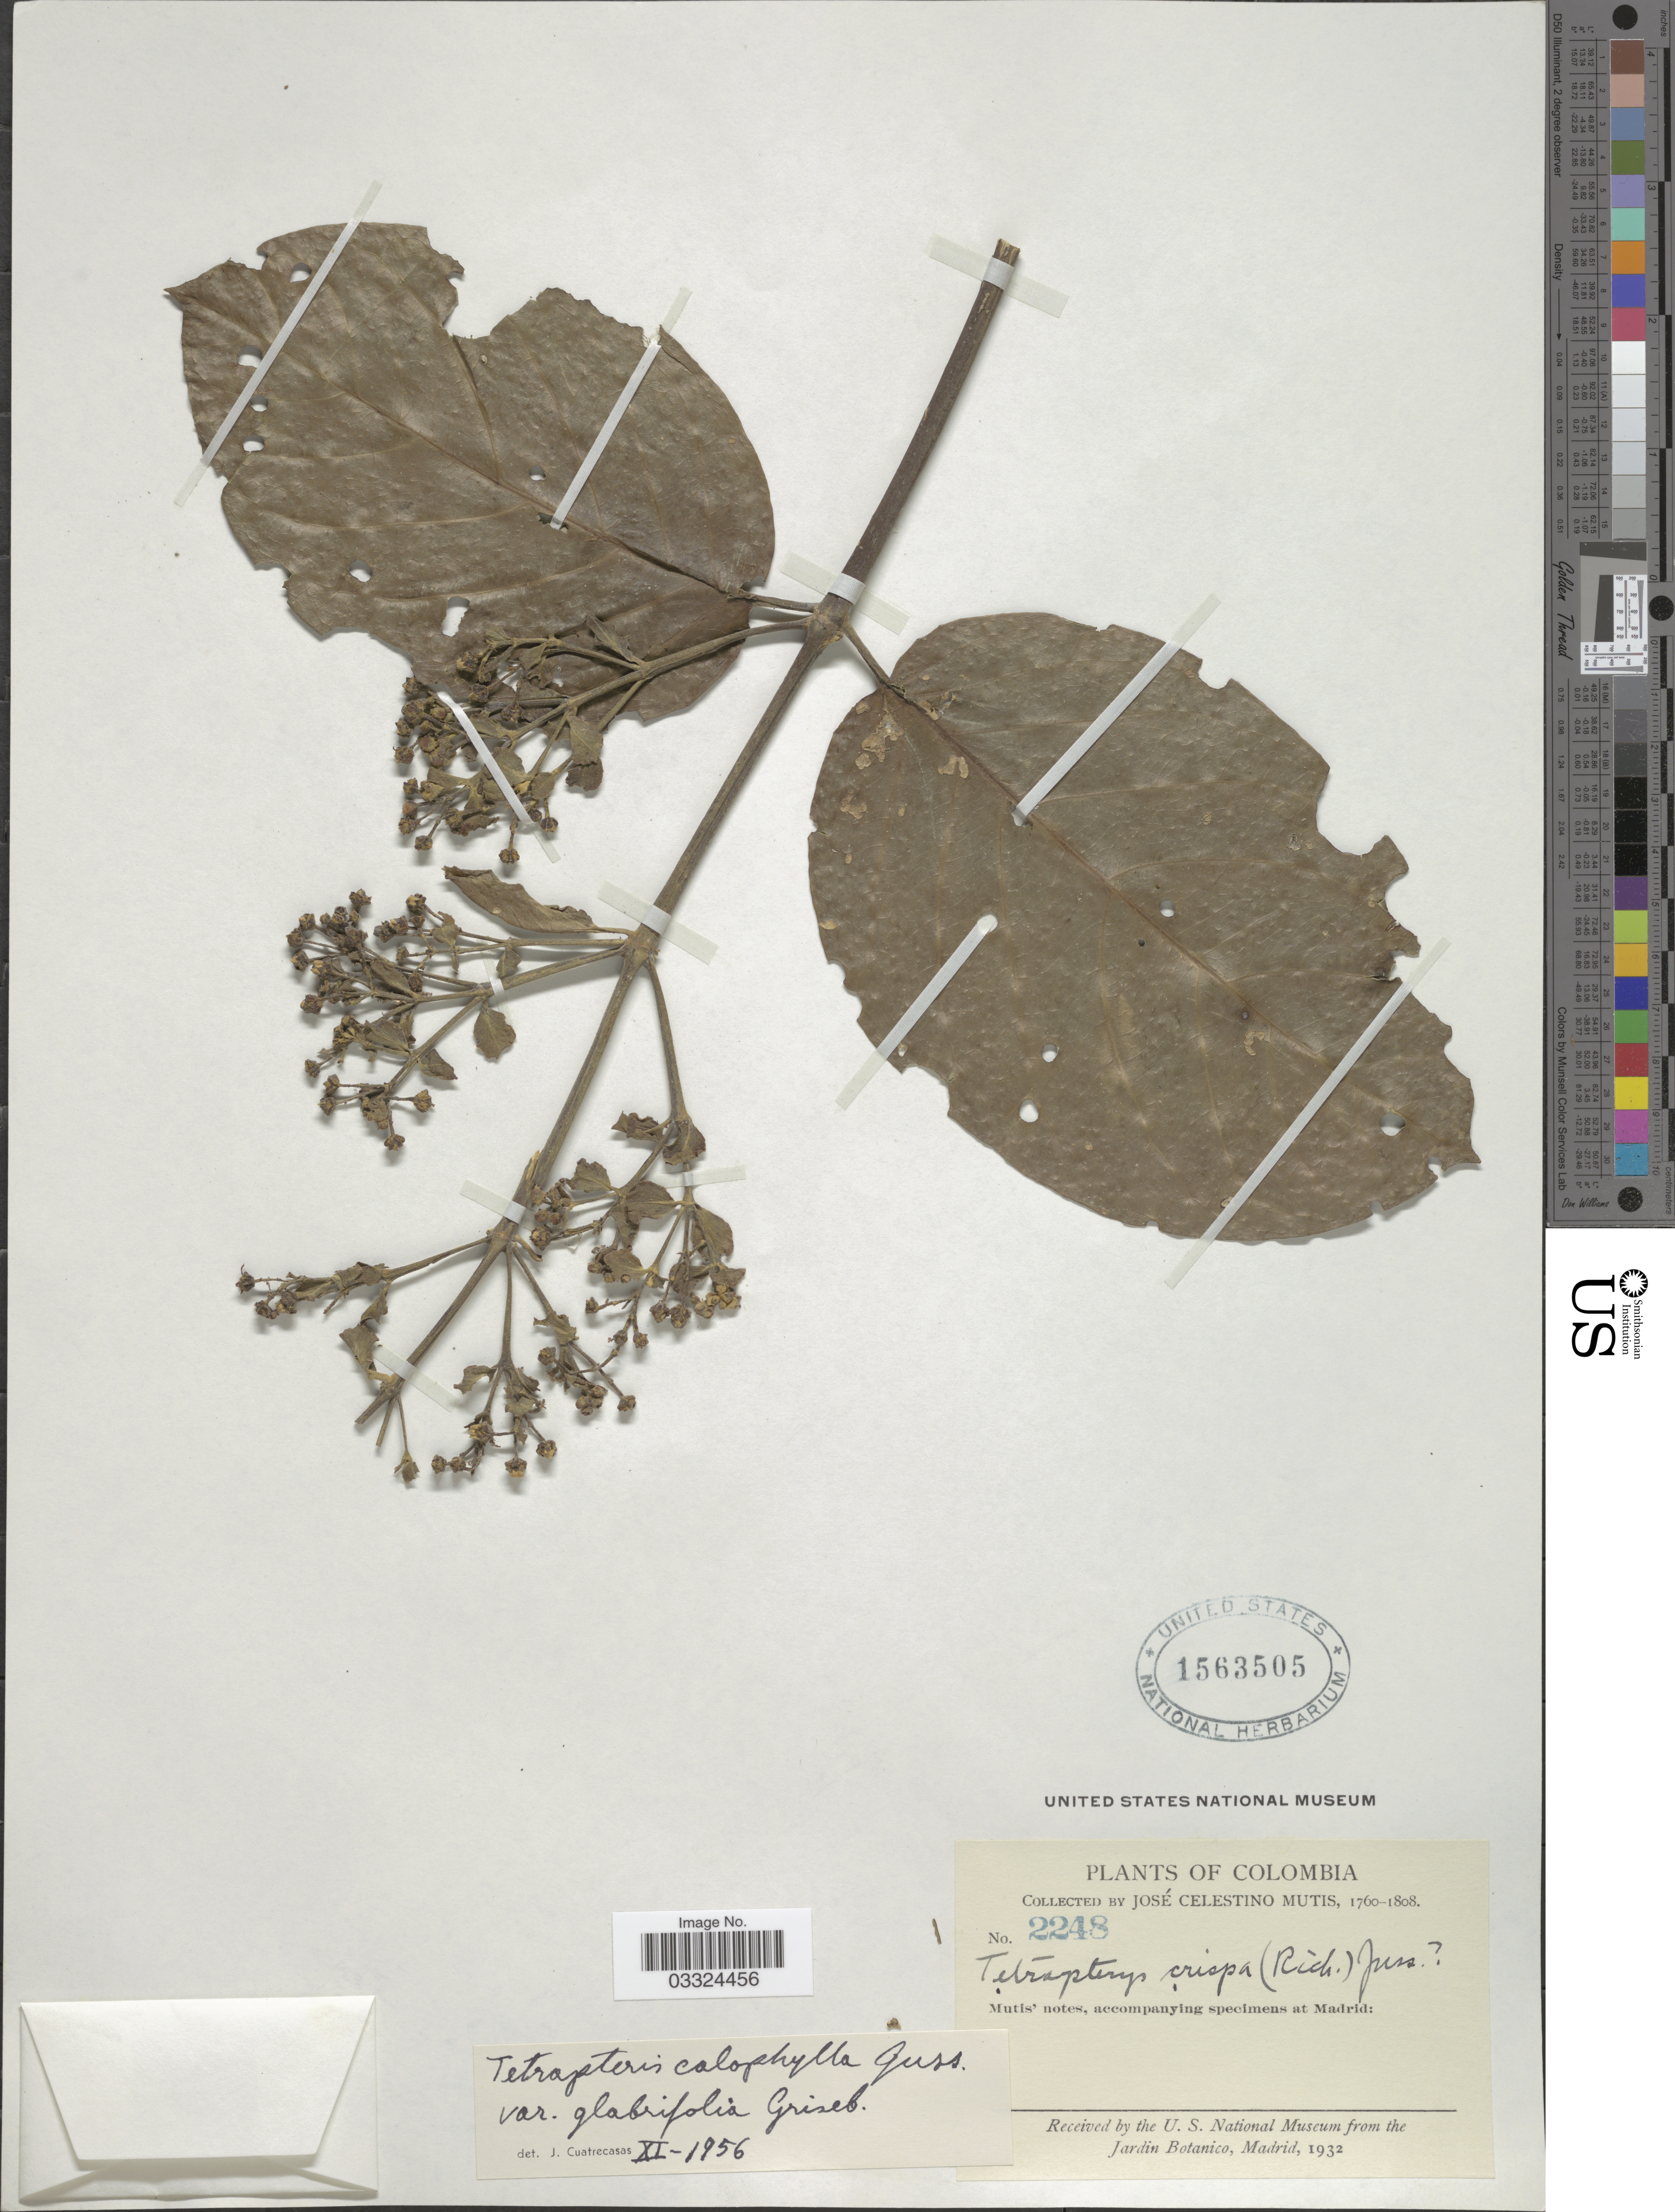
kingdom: Plantae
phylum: Tracheophyta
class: Magnoliopsida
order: Malpighiales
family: Malpighiaceae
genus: Tetrapterys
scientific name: Tetrapterys calophylla var. glabrifolia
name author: Griseb.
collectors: J. C. B. Mutis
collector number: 2248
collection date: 1760/1808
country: Colombia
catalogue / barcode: US 1563505